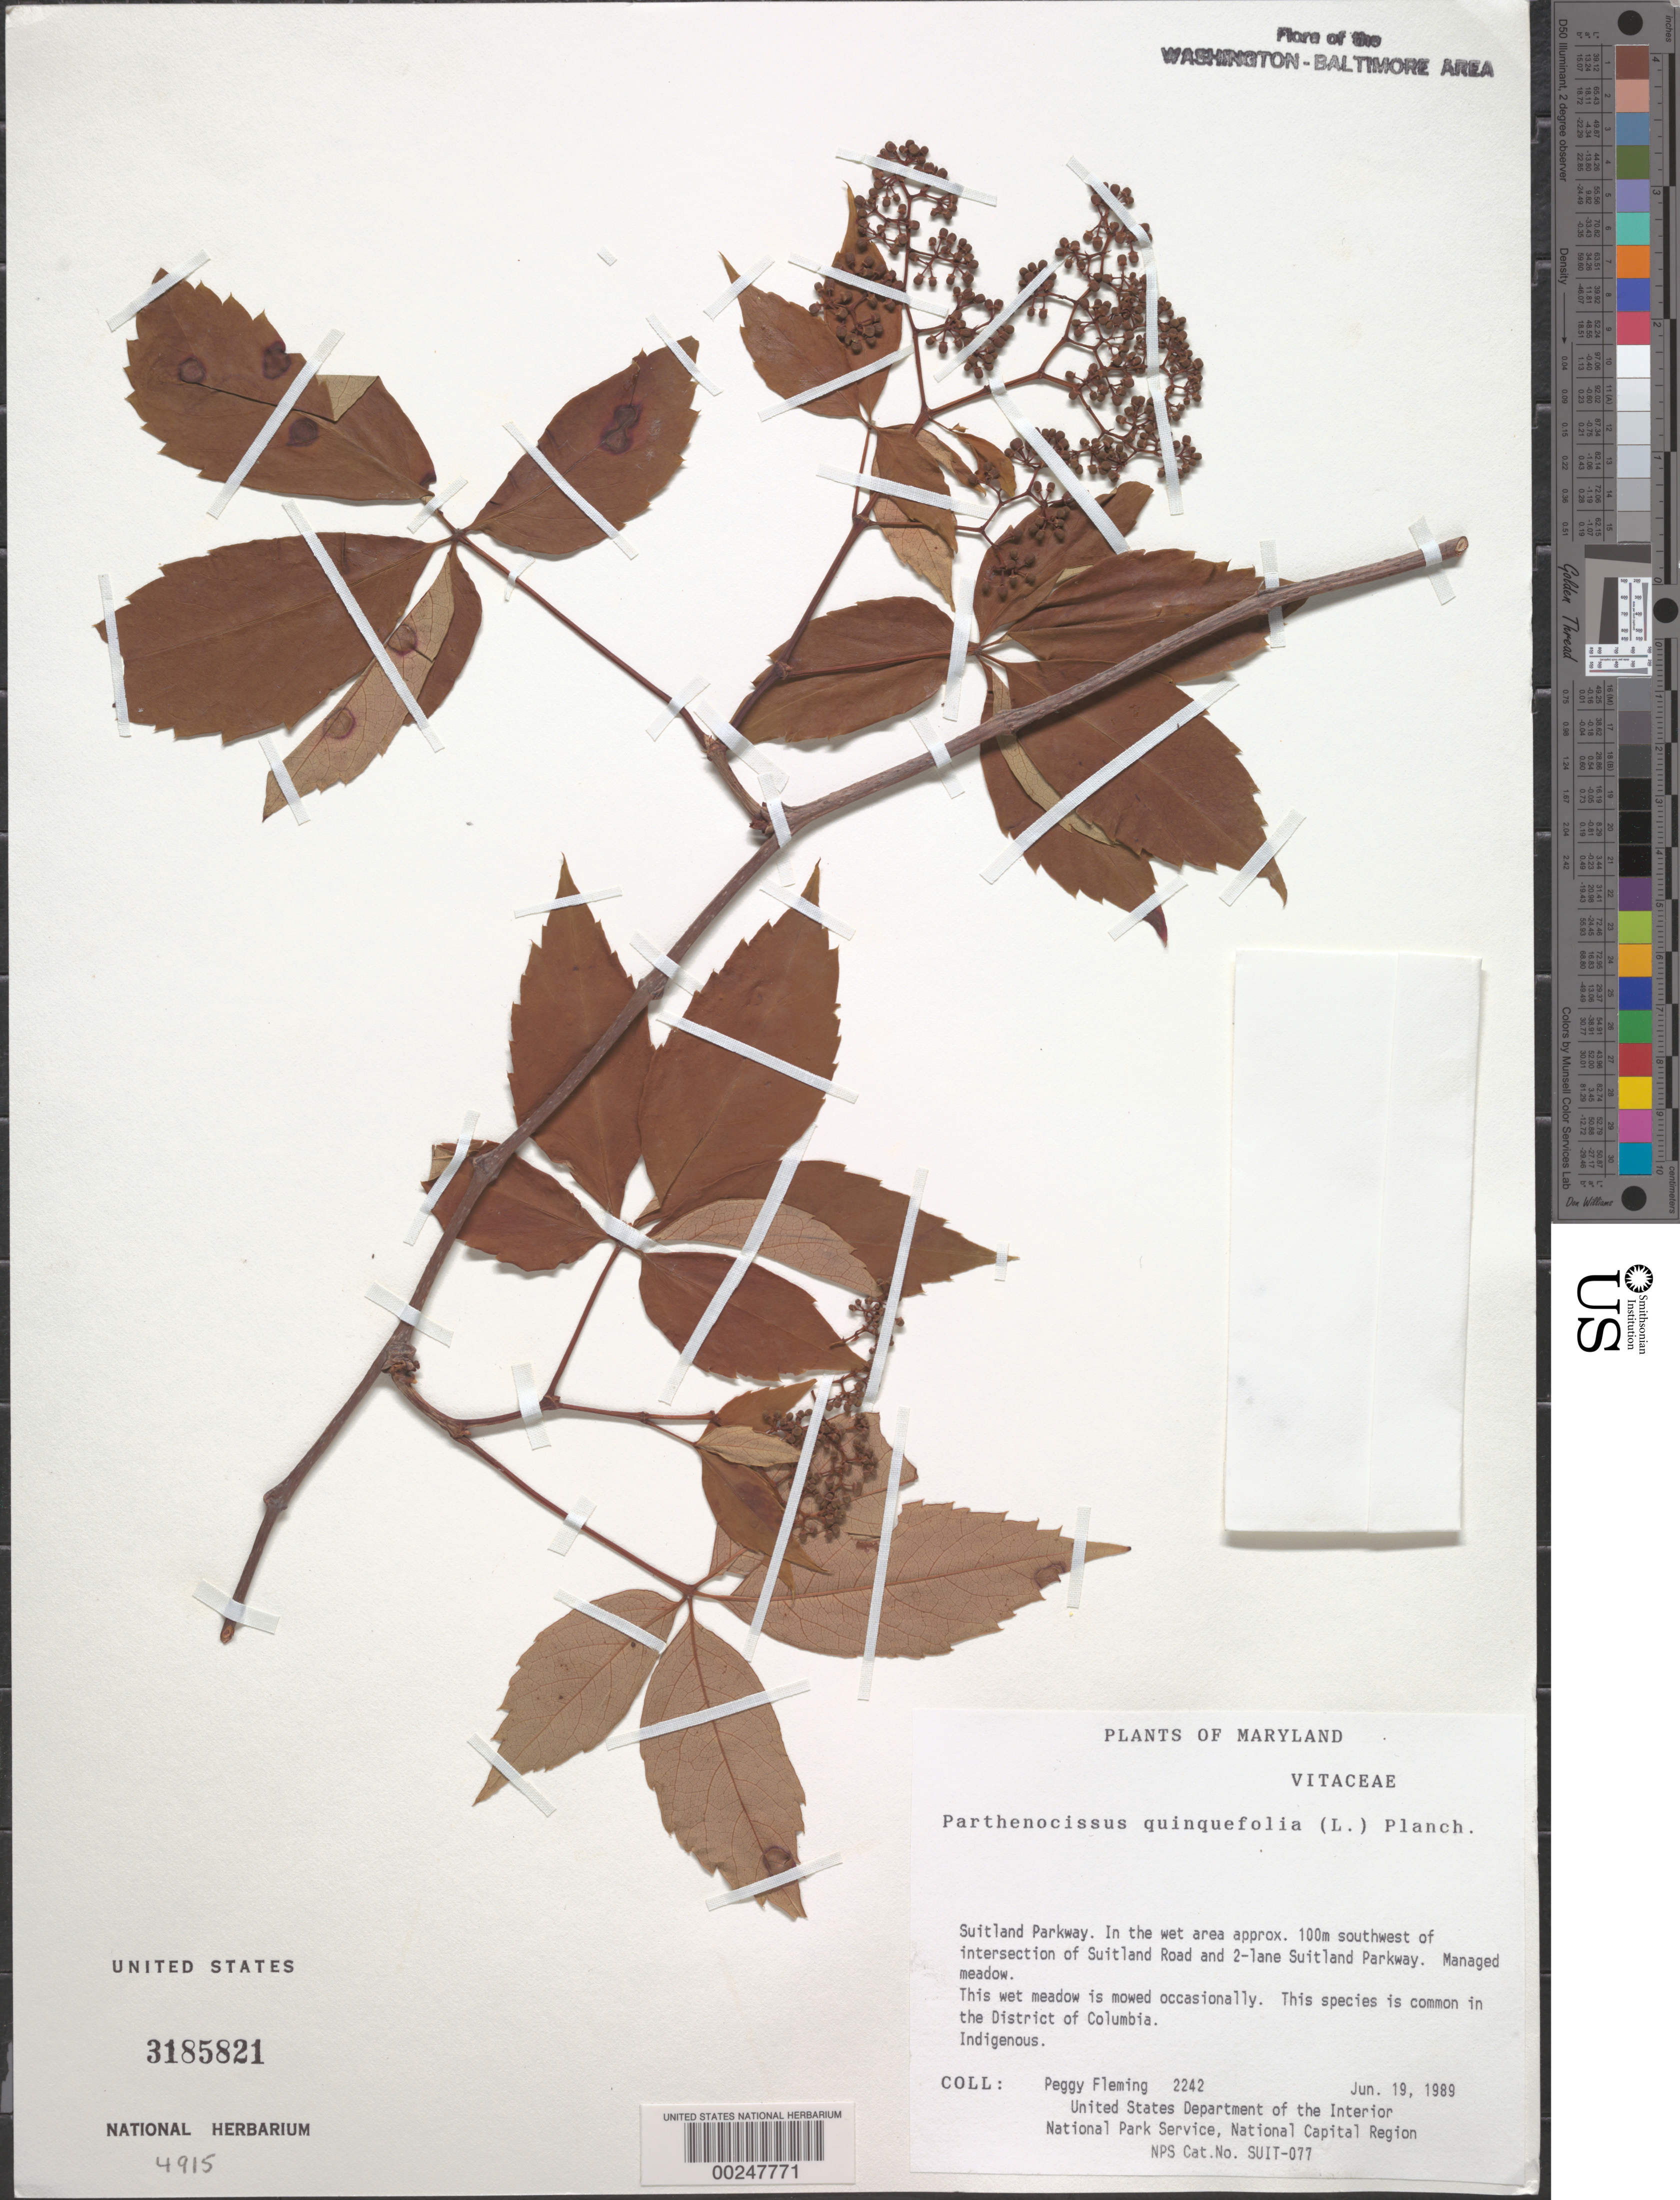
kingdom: Plantae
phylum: Tracheophyta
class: Magnoliopsida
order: Vitales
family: Vitaceae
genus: Parthenocissus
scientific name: Parthenocissus quinquefolia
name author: (L.) Planch.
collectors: P. Fleming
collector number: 2242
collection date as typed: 19 Jun 1989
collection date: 1989-06-19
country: United States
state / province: Maryland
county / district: Prince George's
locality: Suitland Parkway, SW of intersection of Suitland Road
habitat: Managed wet meadow mowed occasionally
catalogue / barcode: US 3185821